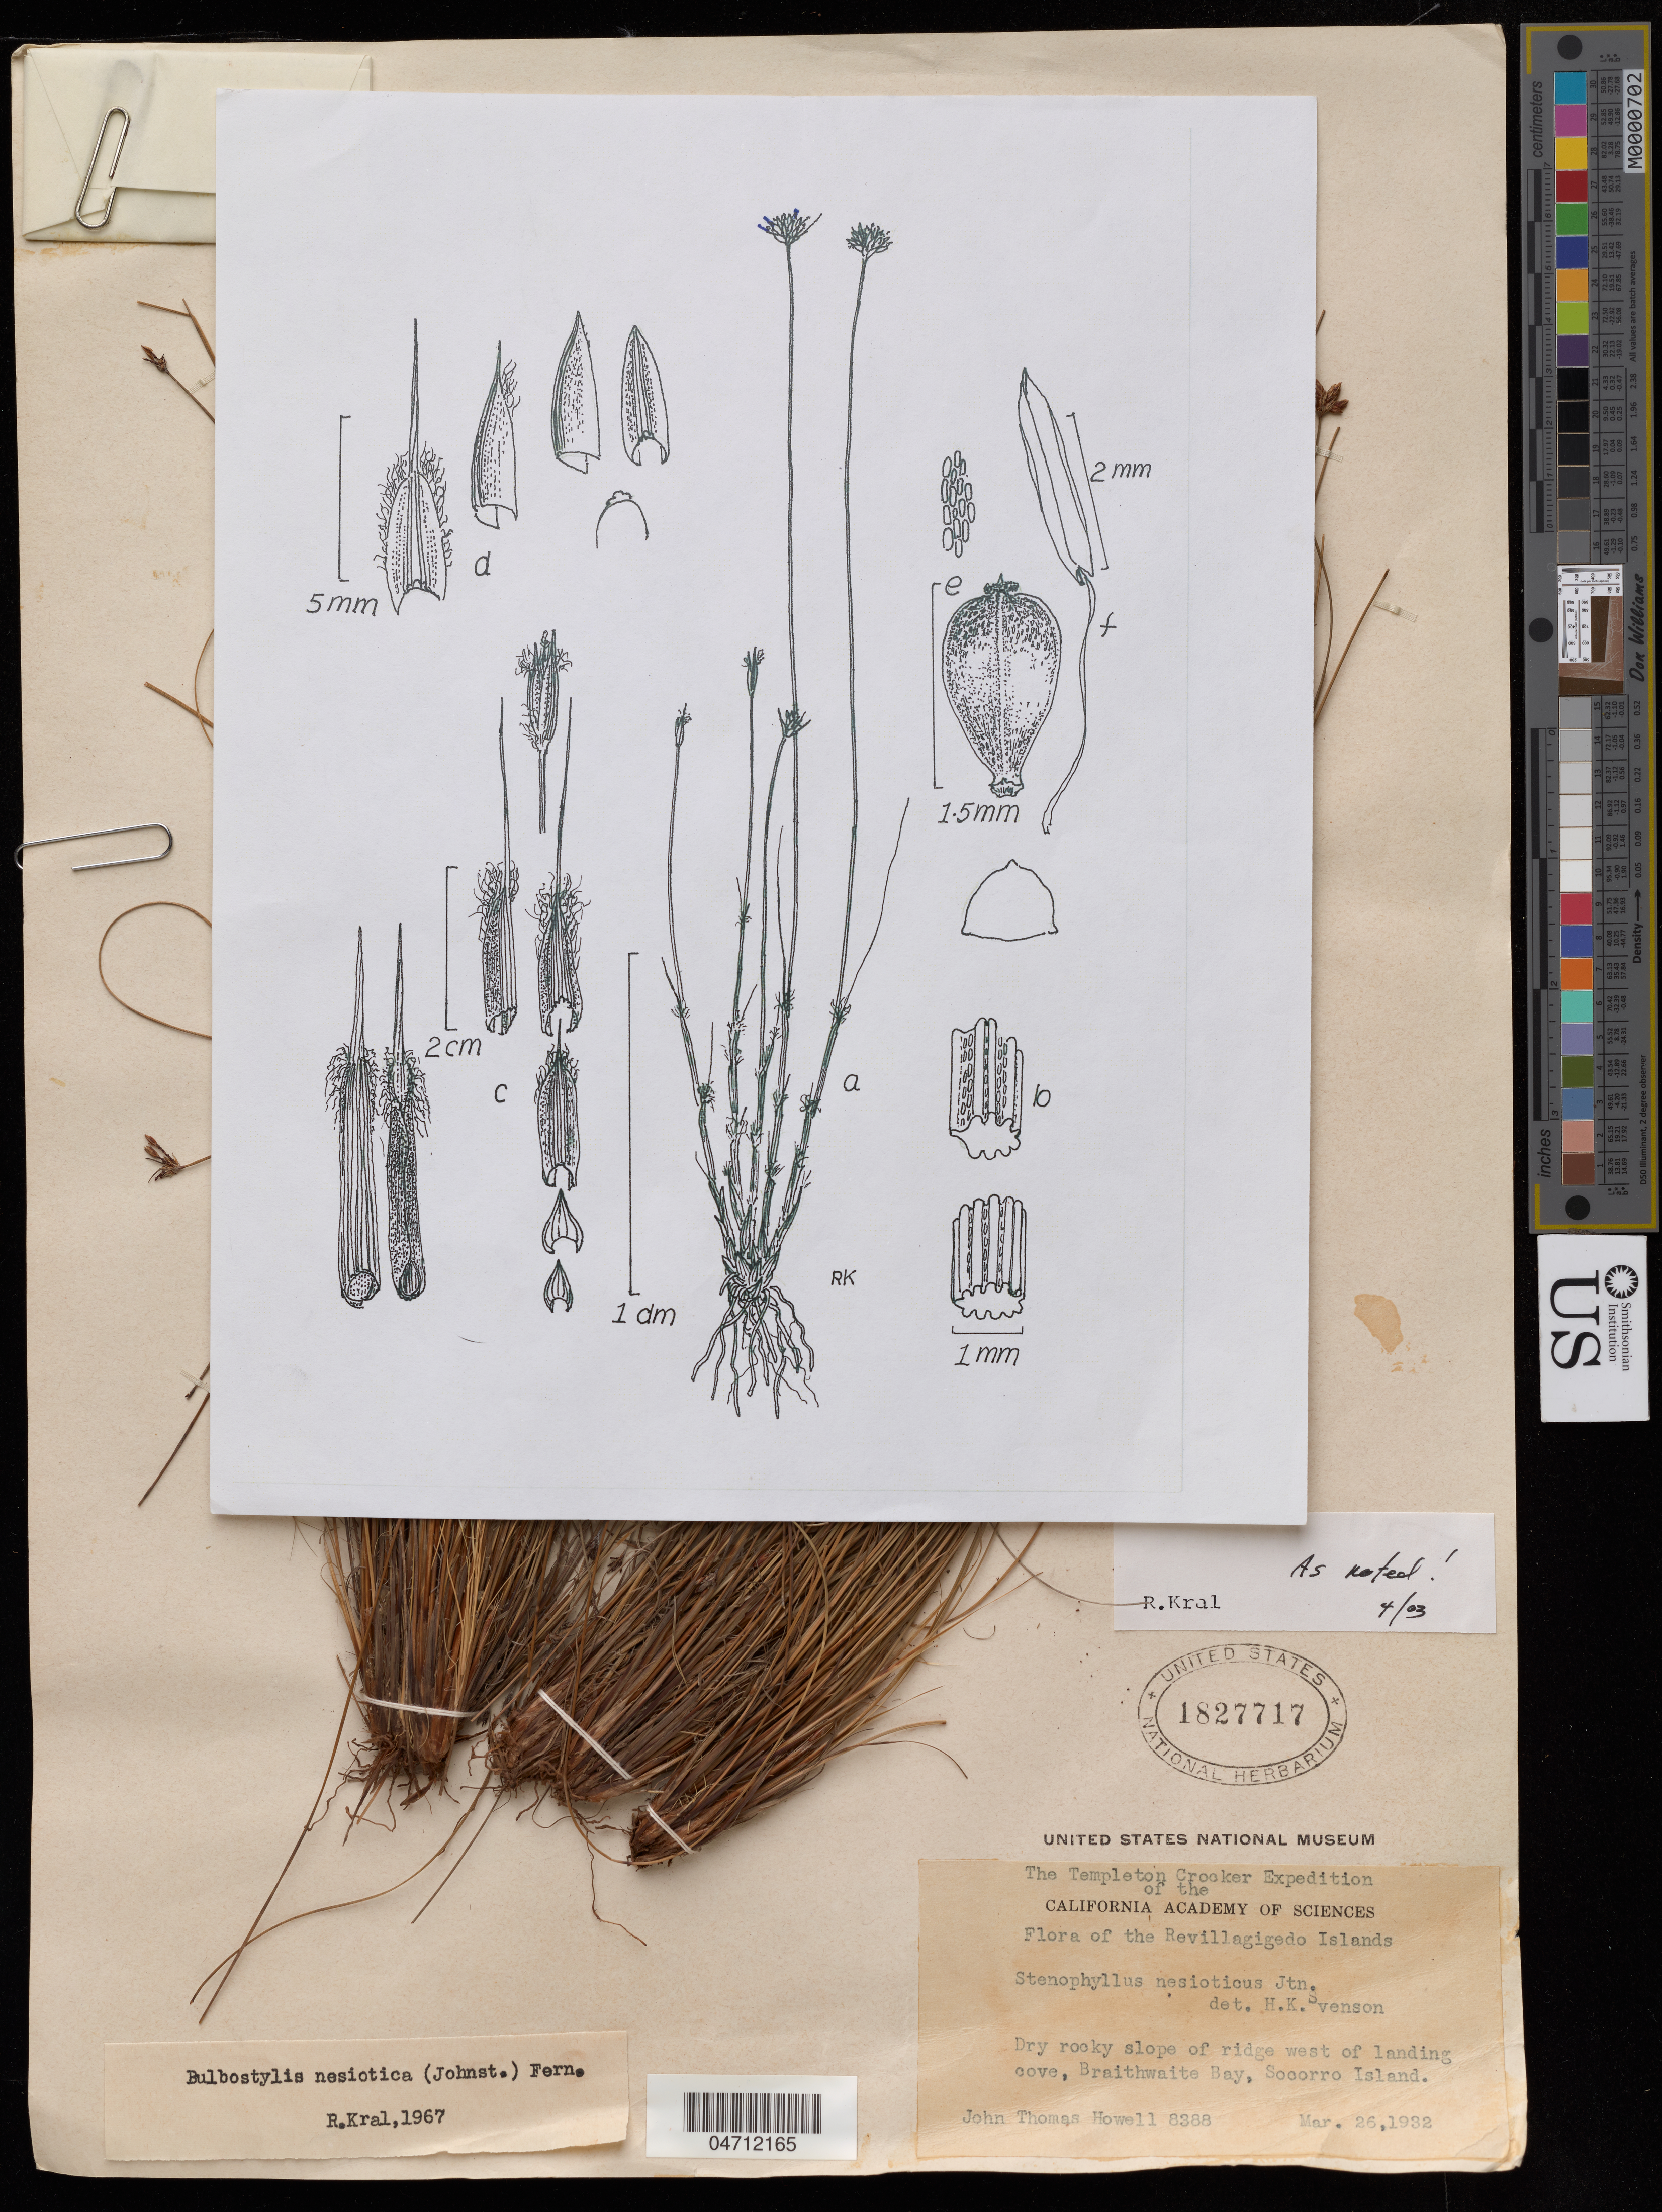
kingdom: Plantae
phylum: Tracheophyta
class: Liliopsida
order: Poales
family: Cyperaceae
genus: Bulbostylis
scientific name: Bulbostylis nesiotica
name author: (I.M. Johnst.) Fernald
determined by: Kral, Robert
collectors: J. T. Howell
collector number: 8388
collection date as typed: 26 Mar 1932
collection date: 1932-03-26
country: Mexico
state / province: Colima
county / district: Manzanillo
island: Socorro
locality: Braithwaite Bay, Landing Cove, Socorro Island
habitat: Dry rocky slope of ridge W of landing cove.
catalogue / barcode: US 1827717